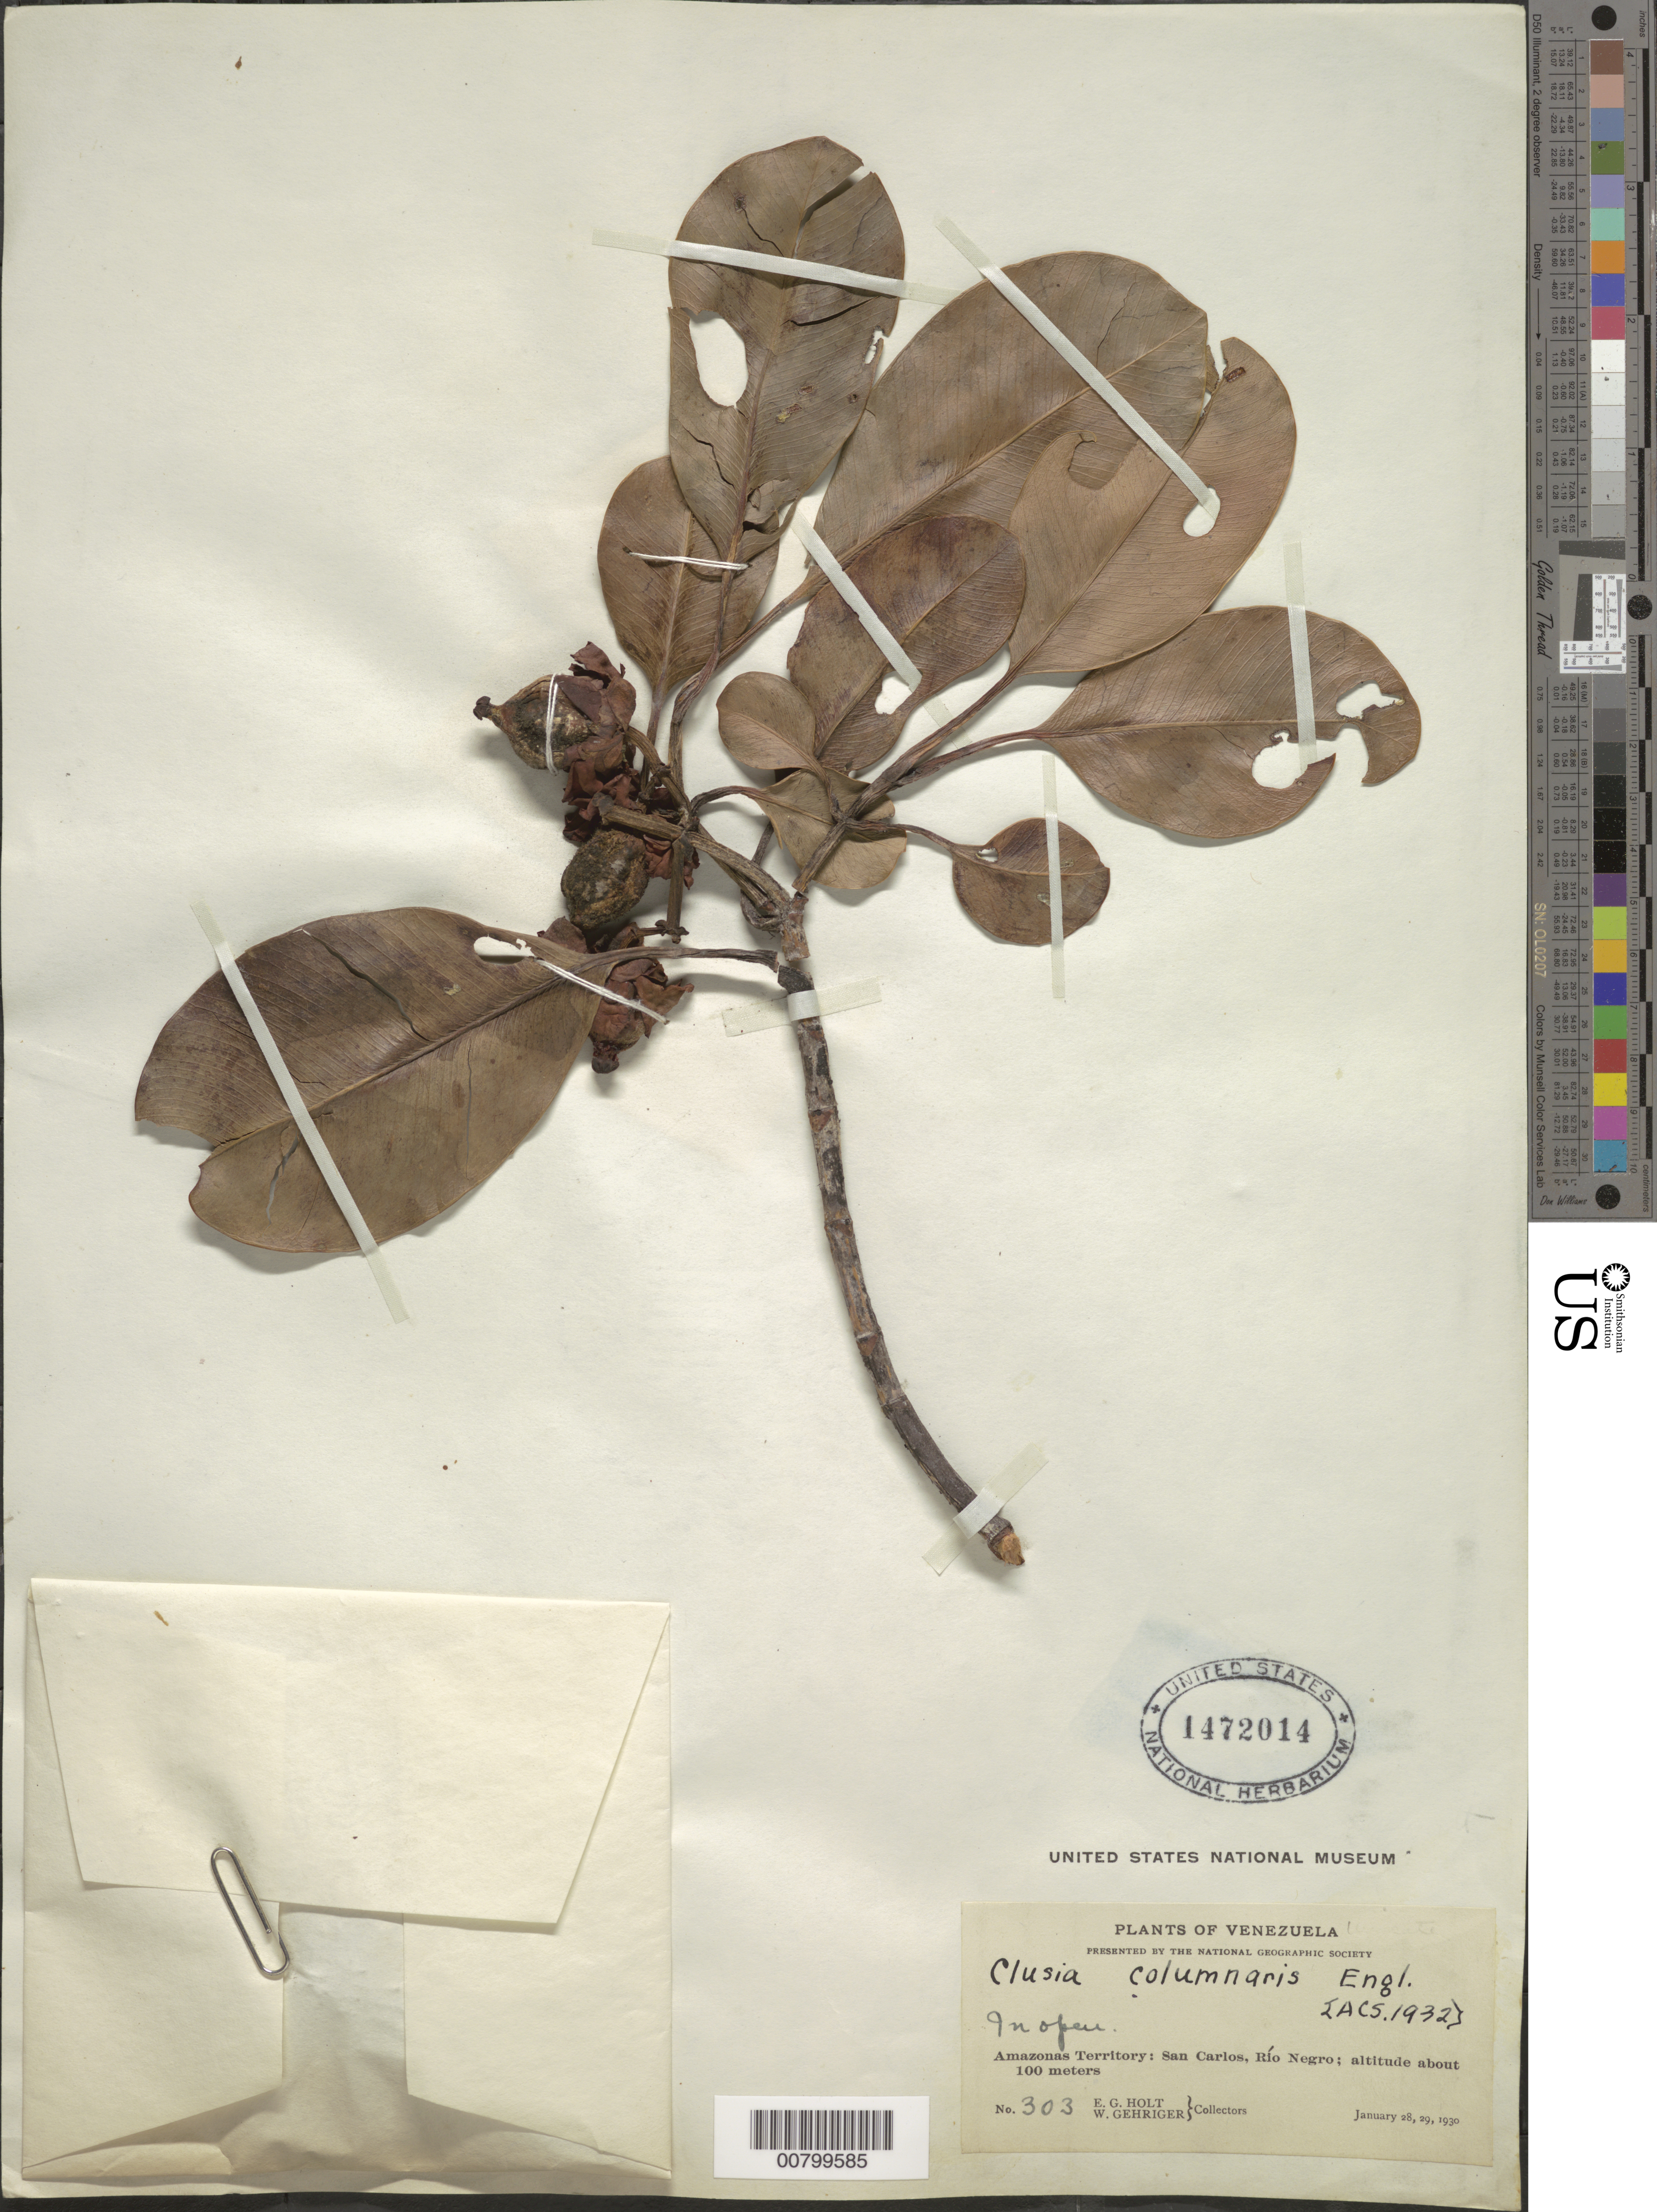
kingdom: Plantae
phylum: Tracheophyta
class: Magnoliopsida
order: Malpighiales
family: Clusiaceae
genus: Clusia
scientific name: Clusia columnaris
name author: Engl.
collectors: E. Holt & W. Gehriger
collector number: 303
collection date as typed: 28-Jan-30 to 29-Jan-30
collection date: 1930-01-28/1930-01-29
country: Venezuela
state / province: Amazonas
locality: San Carlos de Río Negro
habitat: In open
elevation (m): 100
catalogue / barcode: US 1472014